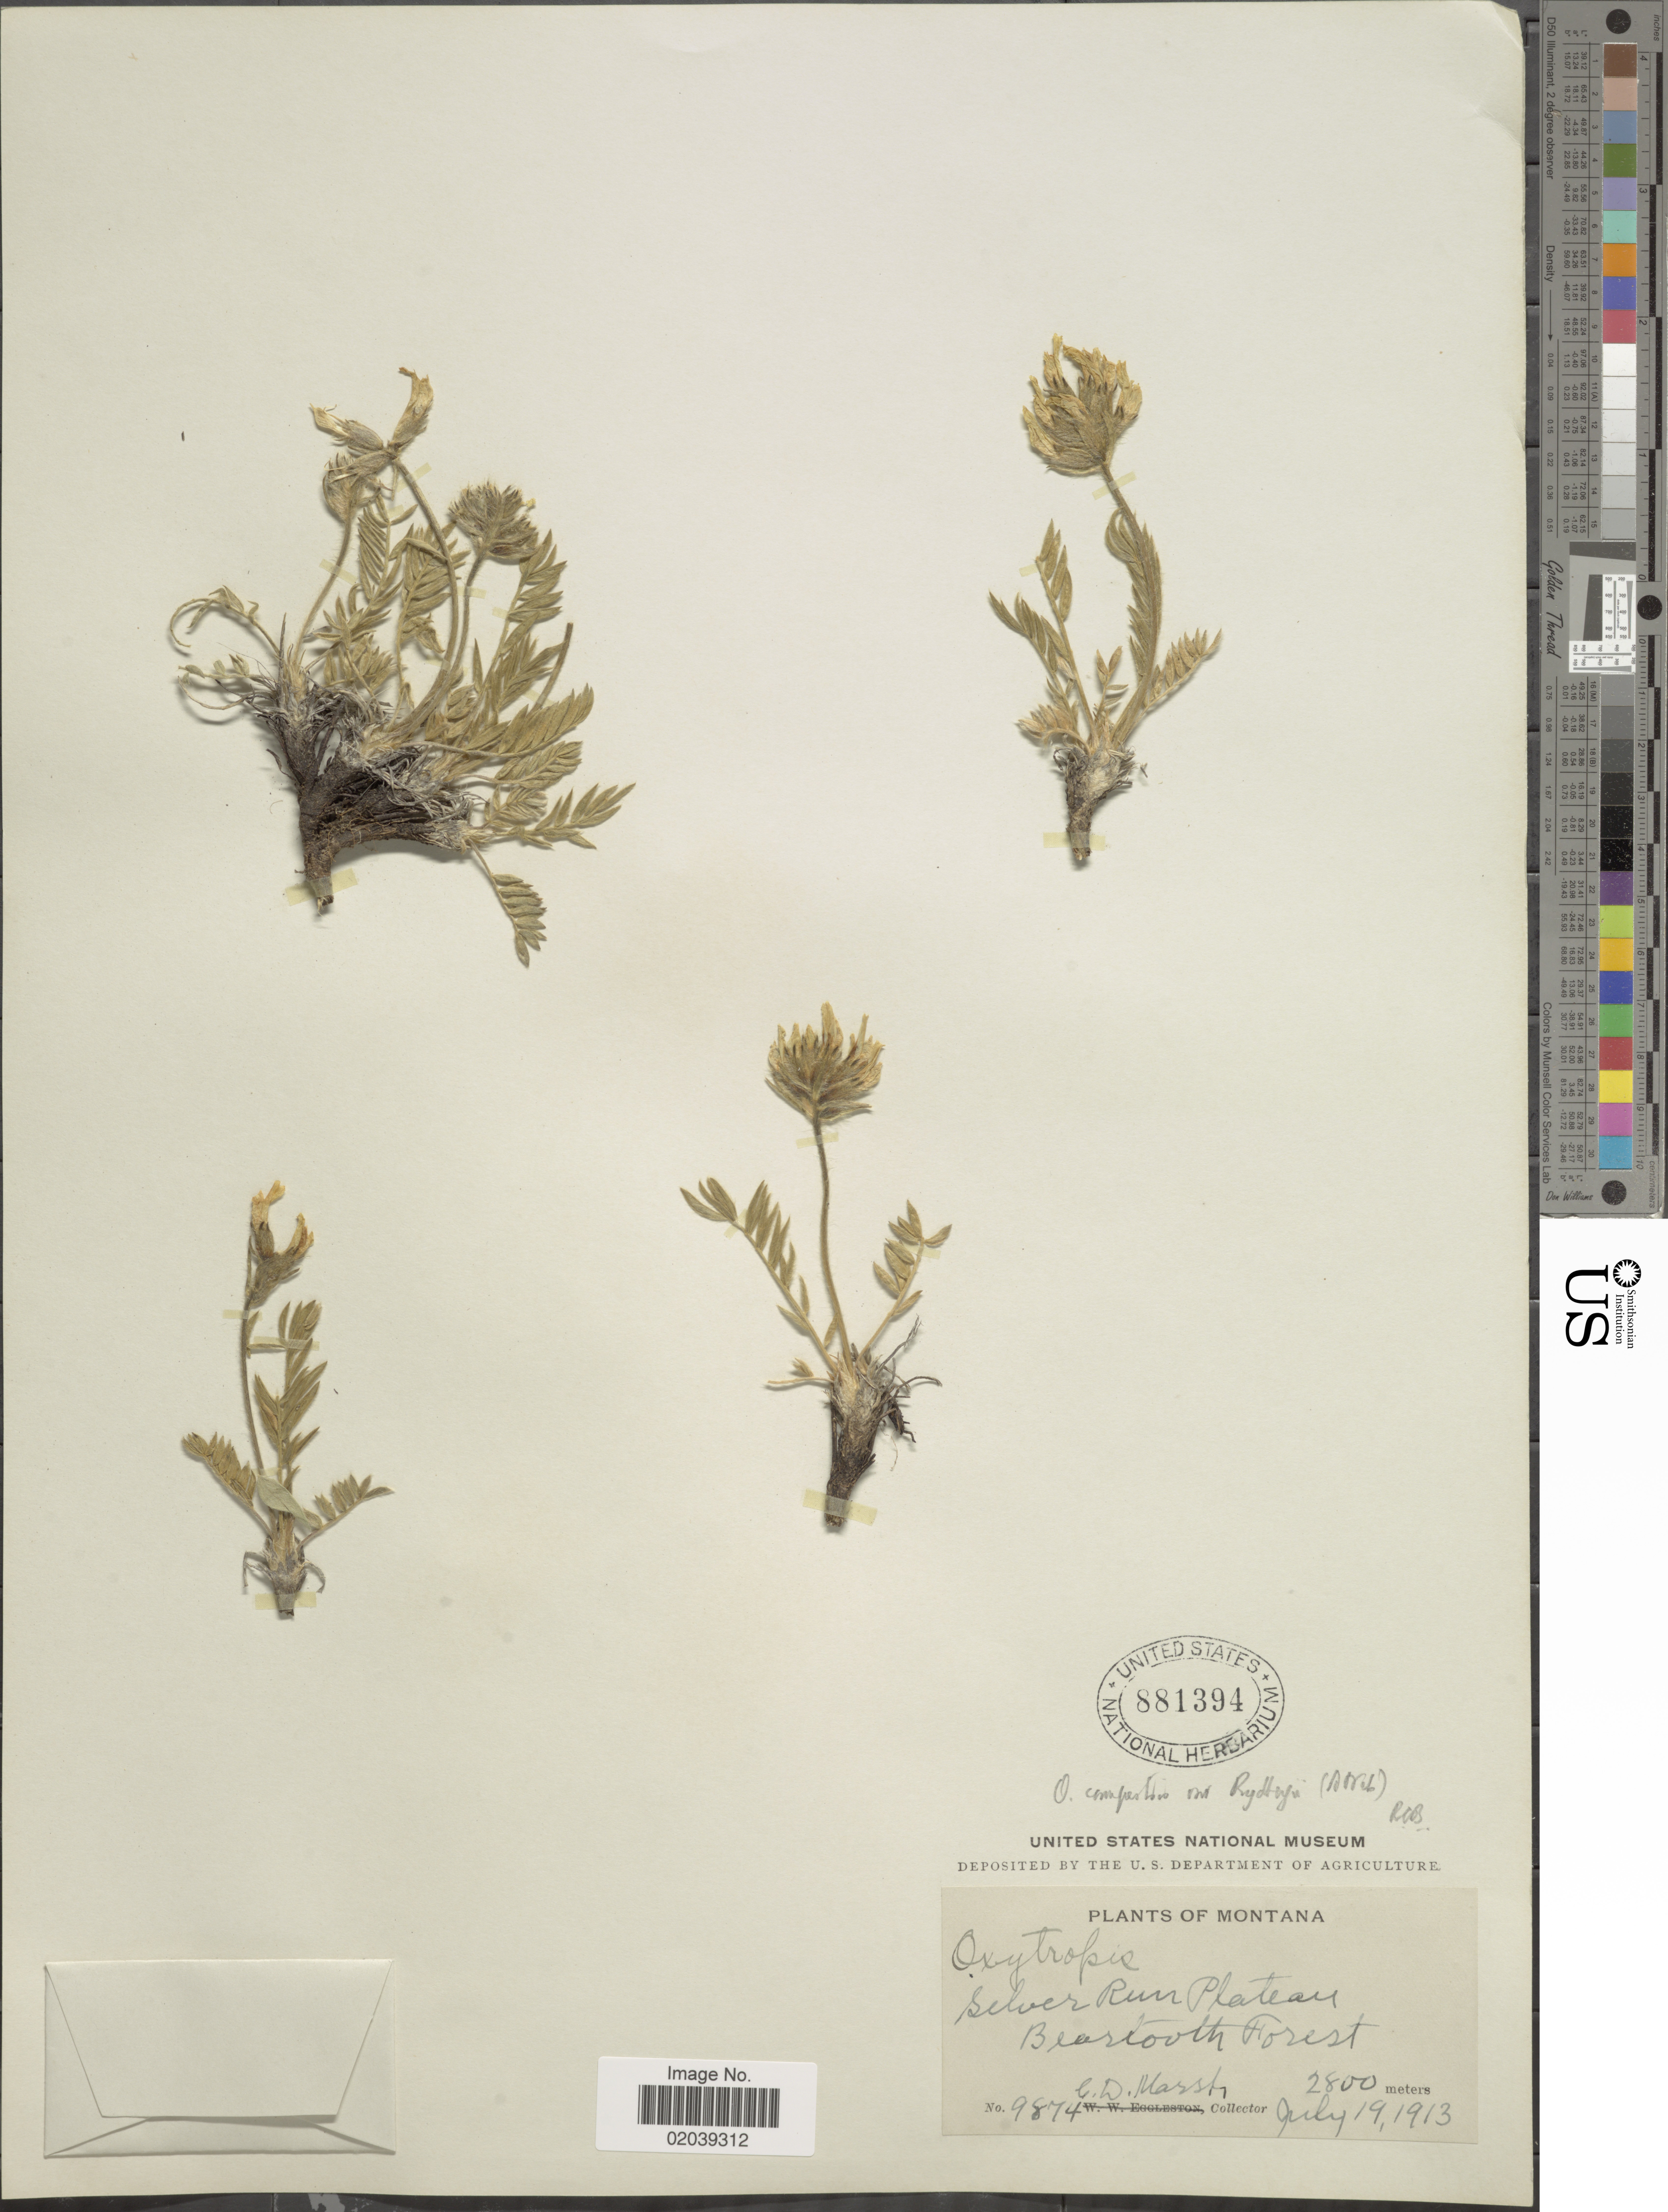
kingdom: Plantae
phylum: Tracheophyta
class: Magnoliopsida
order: Fabales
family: Fabaceae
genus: Oxytropis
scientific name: Oxytropis campestris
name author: (L.) DC.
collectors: C. D. Marsh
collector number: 9874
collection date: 1913-07-19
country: United States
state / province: Montana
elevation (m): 2800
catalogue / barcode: US 881394